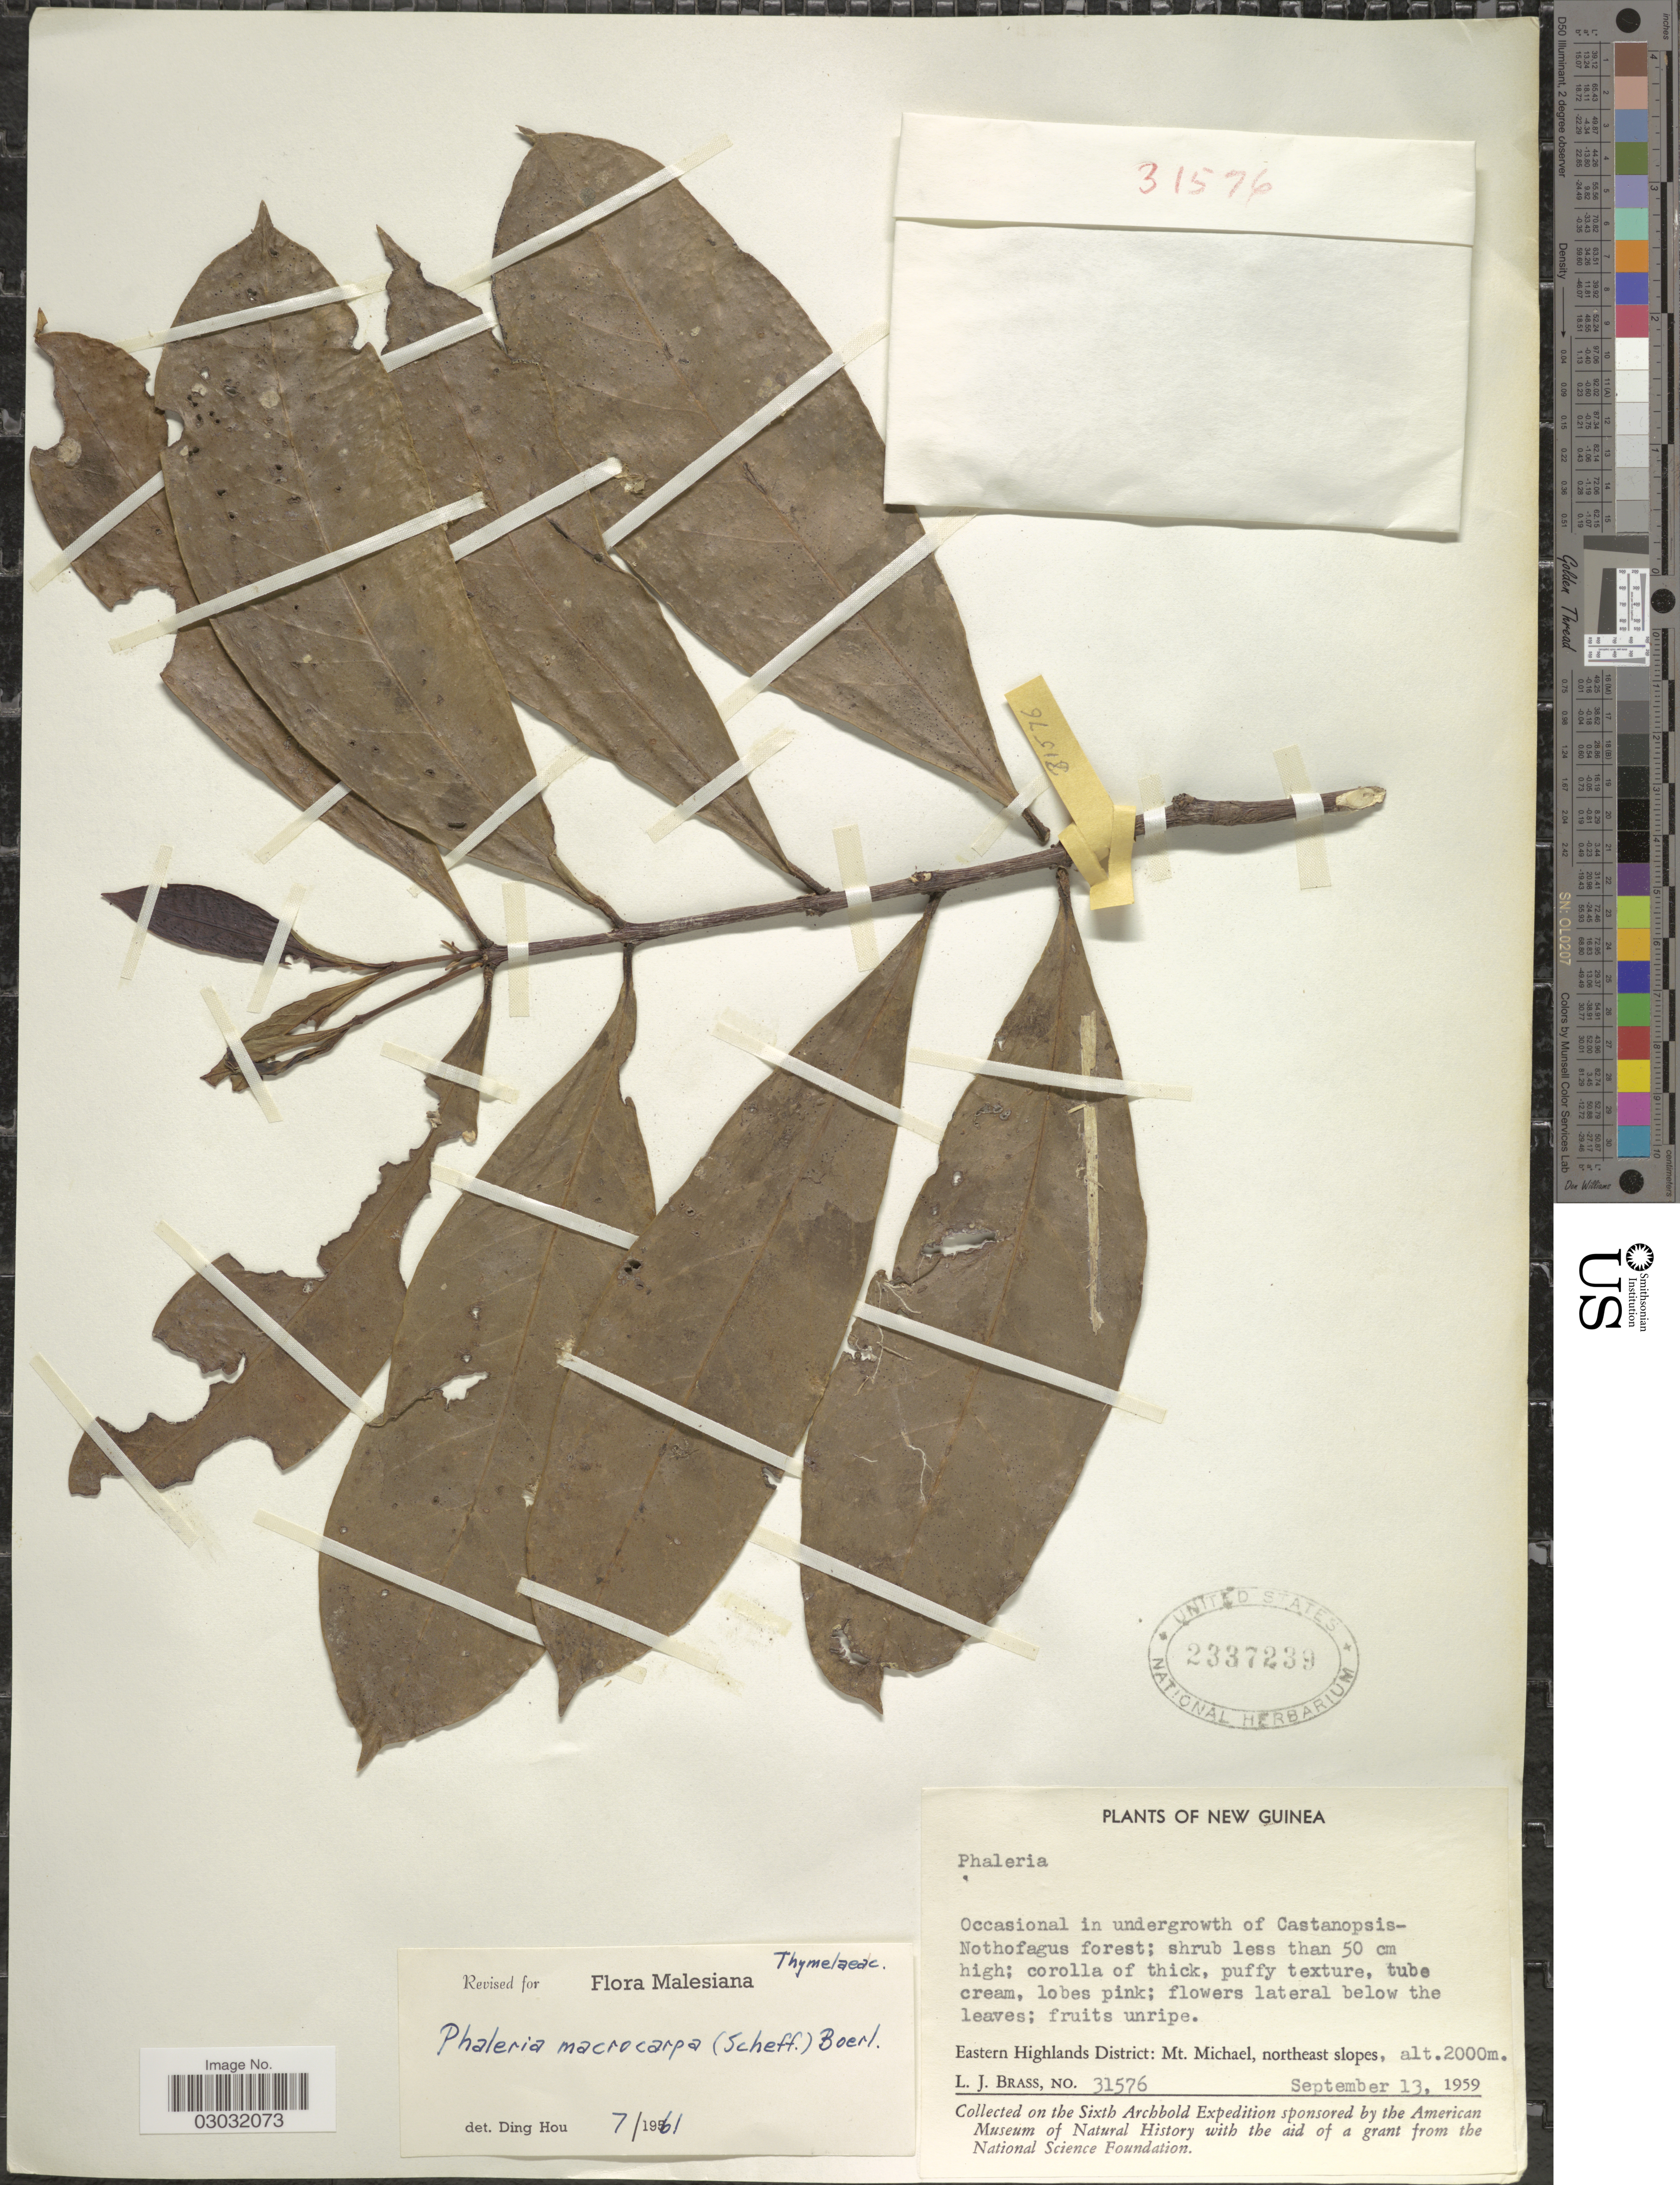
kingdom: Plantae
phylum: Tracheophyta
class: Magnoliopsida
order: Malvales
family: Thymelaeaceae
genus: Phaleria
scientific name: Phaleria macrocarpa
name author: (Scheff.) Boerl.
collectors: L. J. Brass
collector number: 31576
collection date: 1959-09-13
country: Papua New Guinea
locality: New Guinea, Eastern Highlands District: Mt. Michael, northeast slopes.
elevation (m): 2000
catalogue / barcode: US 2337239